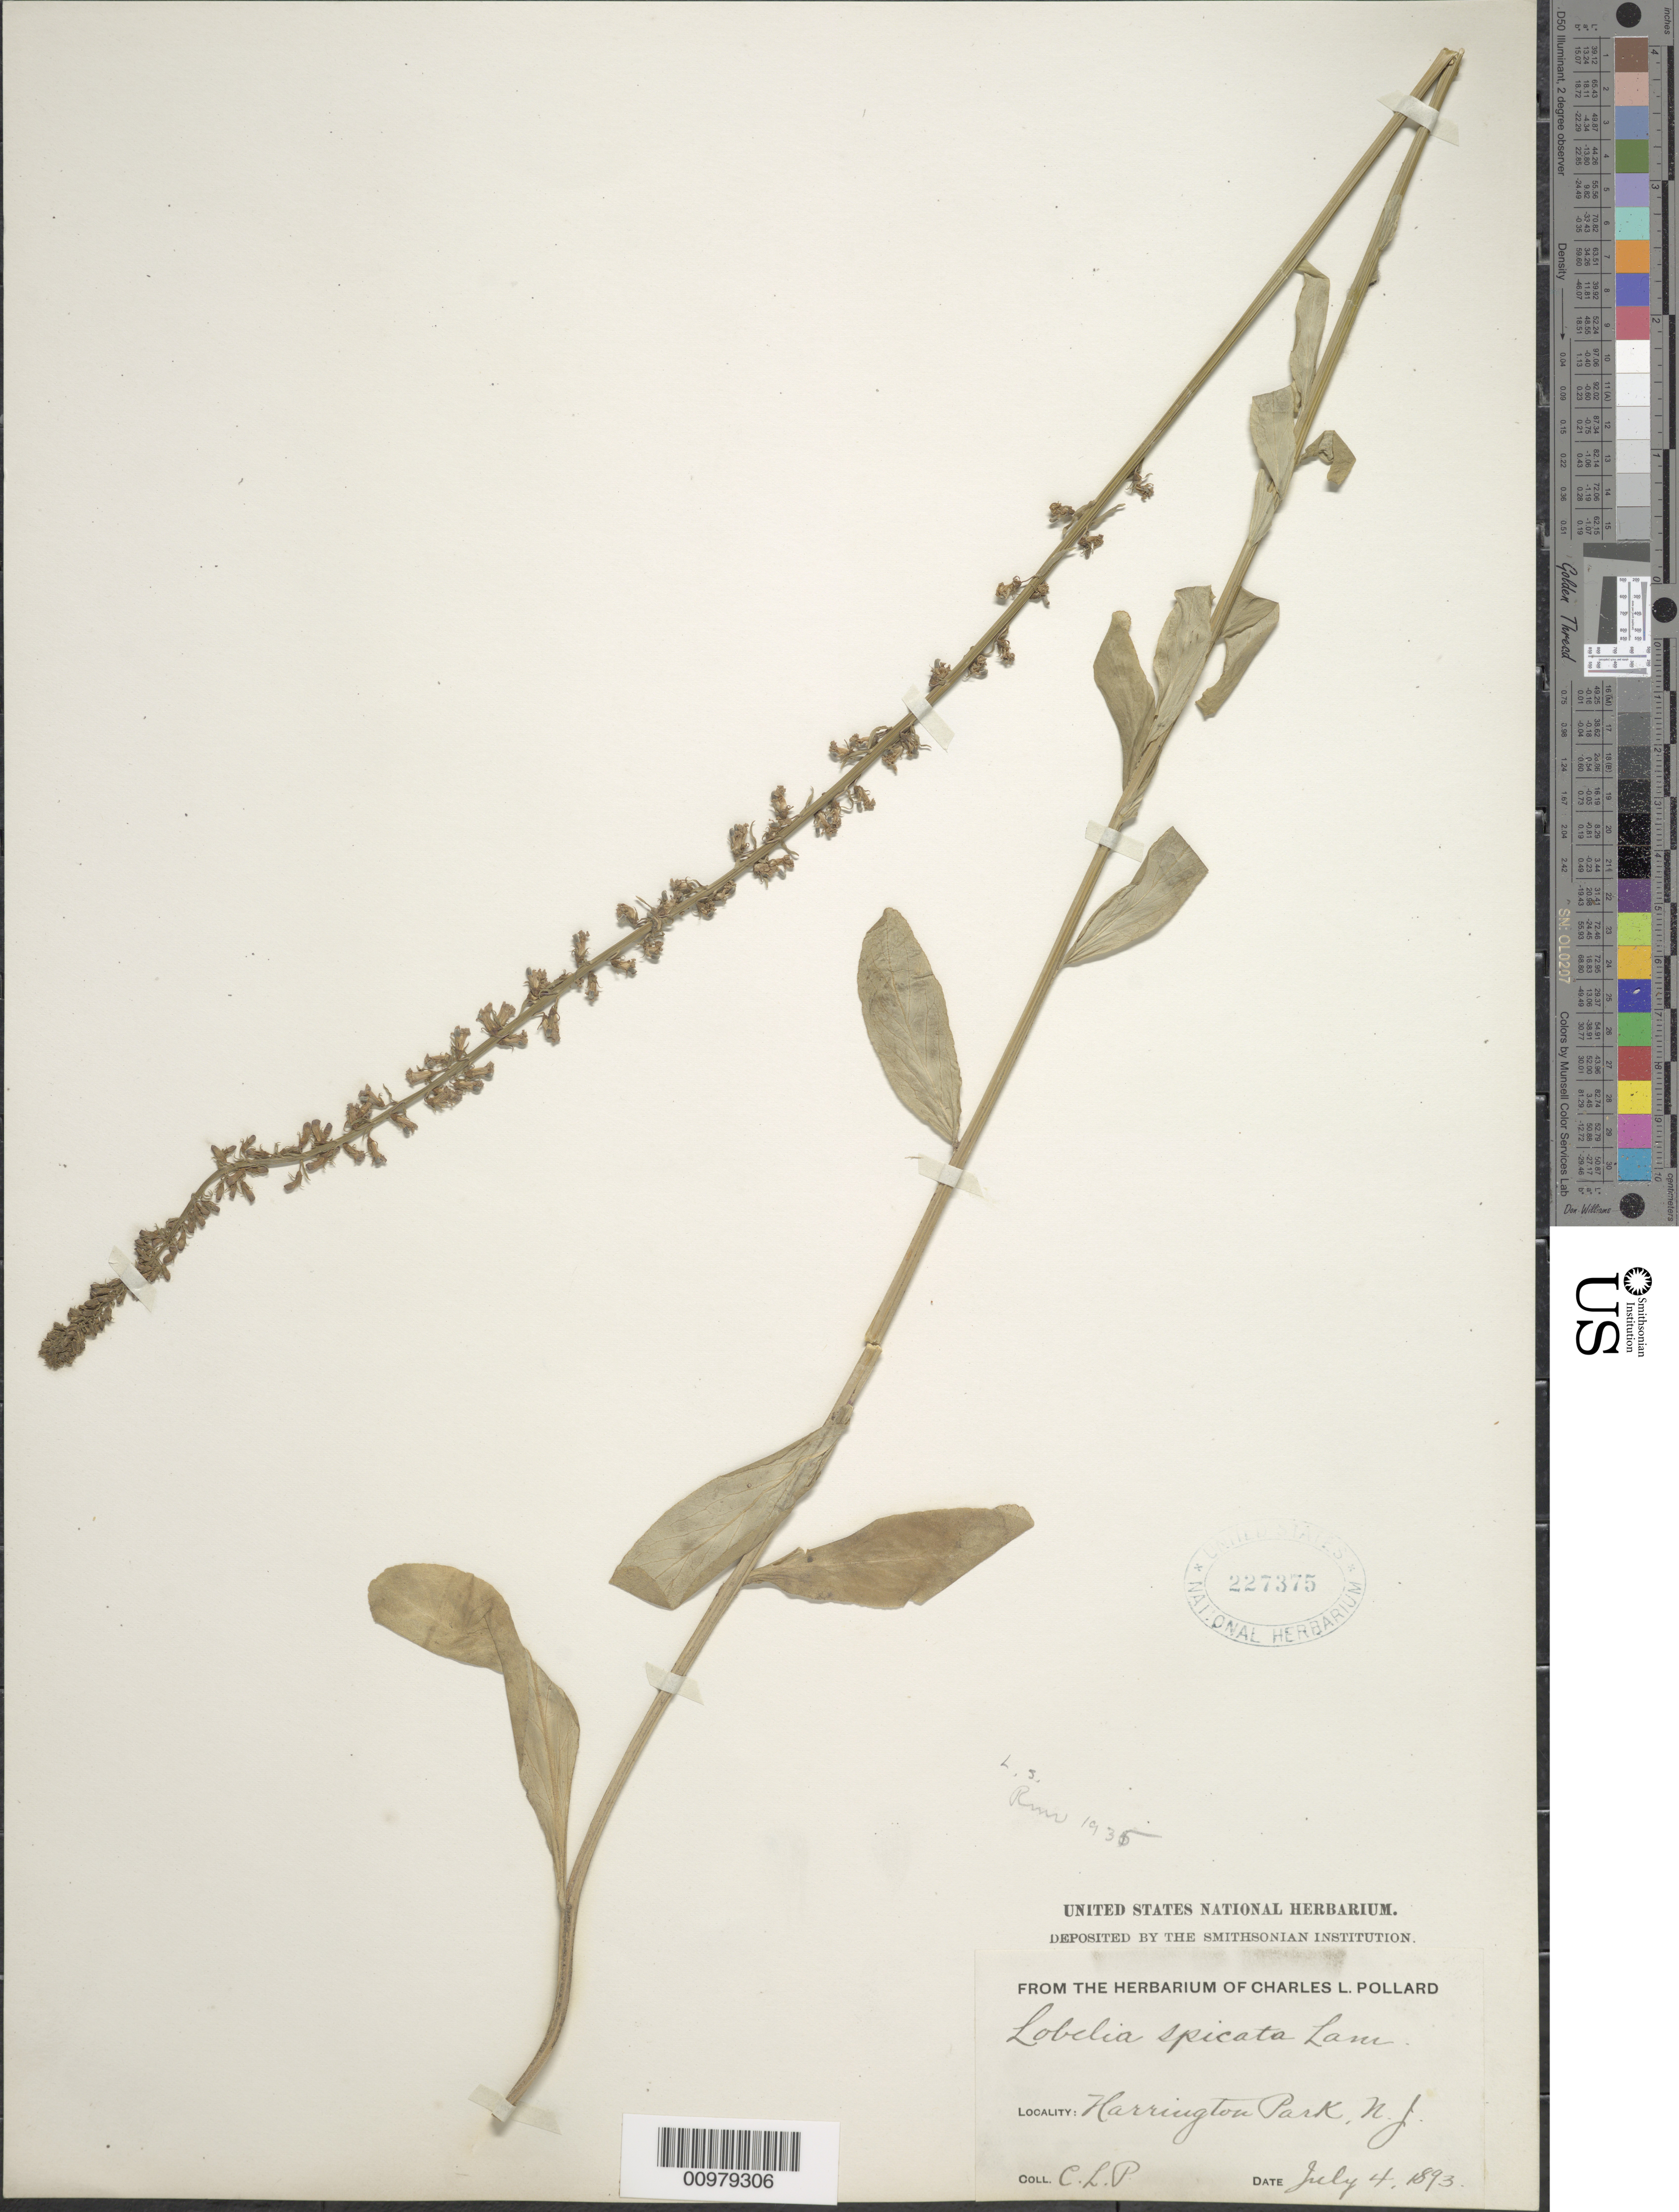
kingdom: Plantae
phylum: Tracheophyta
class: Magnoliopsida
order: Asterales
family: Campanulaceae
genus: Lobelia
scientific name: Lobelia spicata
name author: Lam.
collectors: C. L. Pollard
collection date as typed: July 4, 1893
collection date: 1893-07-04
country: United States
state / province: New Jersey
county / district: Bergen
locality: Harrington Park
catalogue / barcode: US 227375